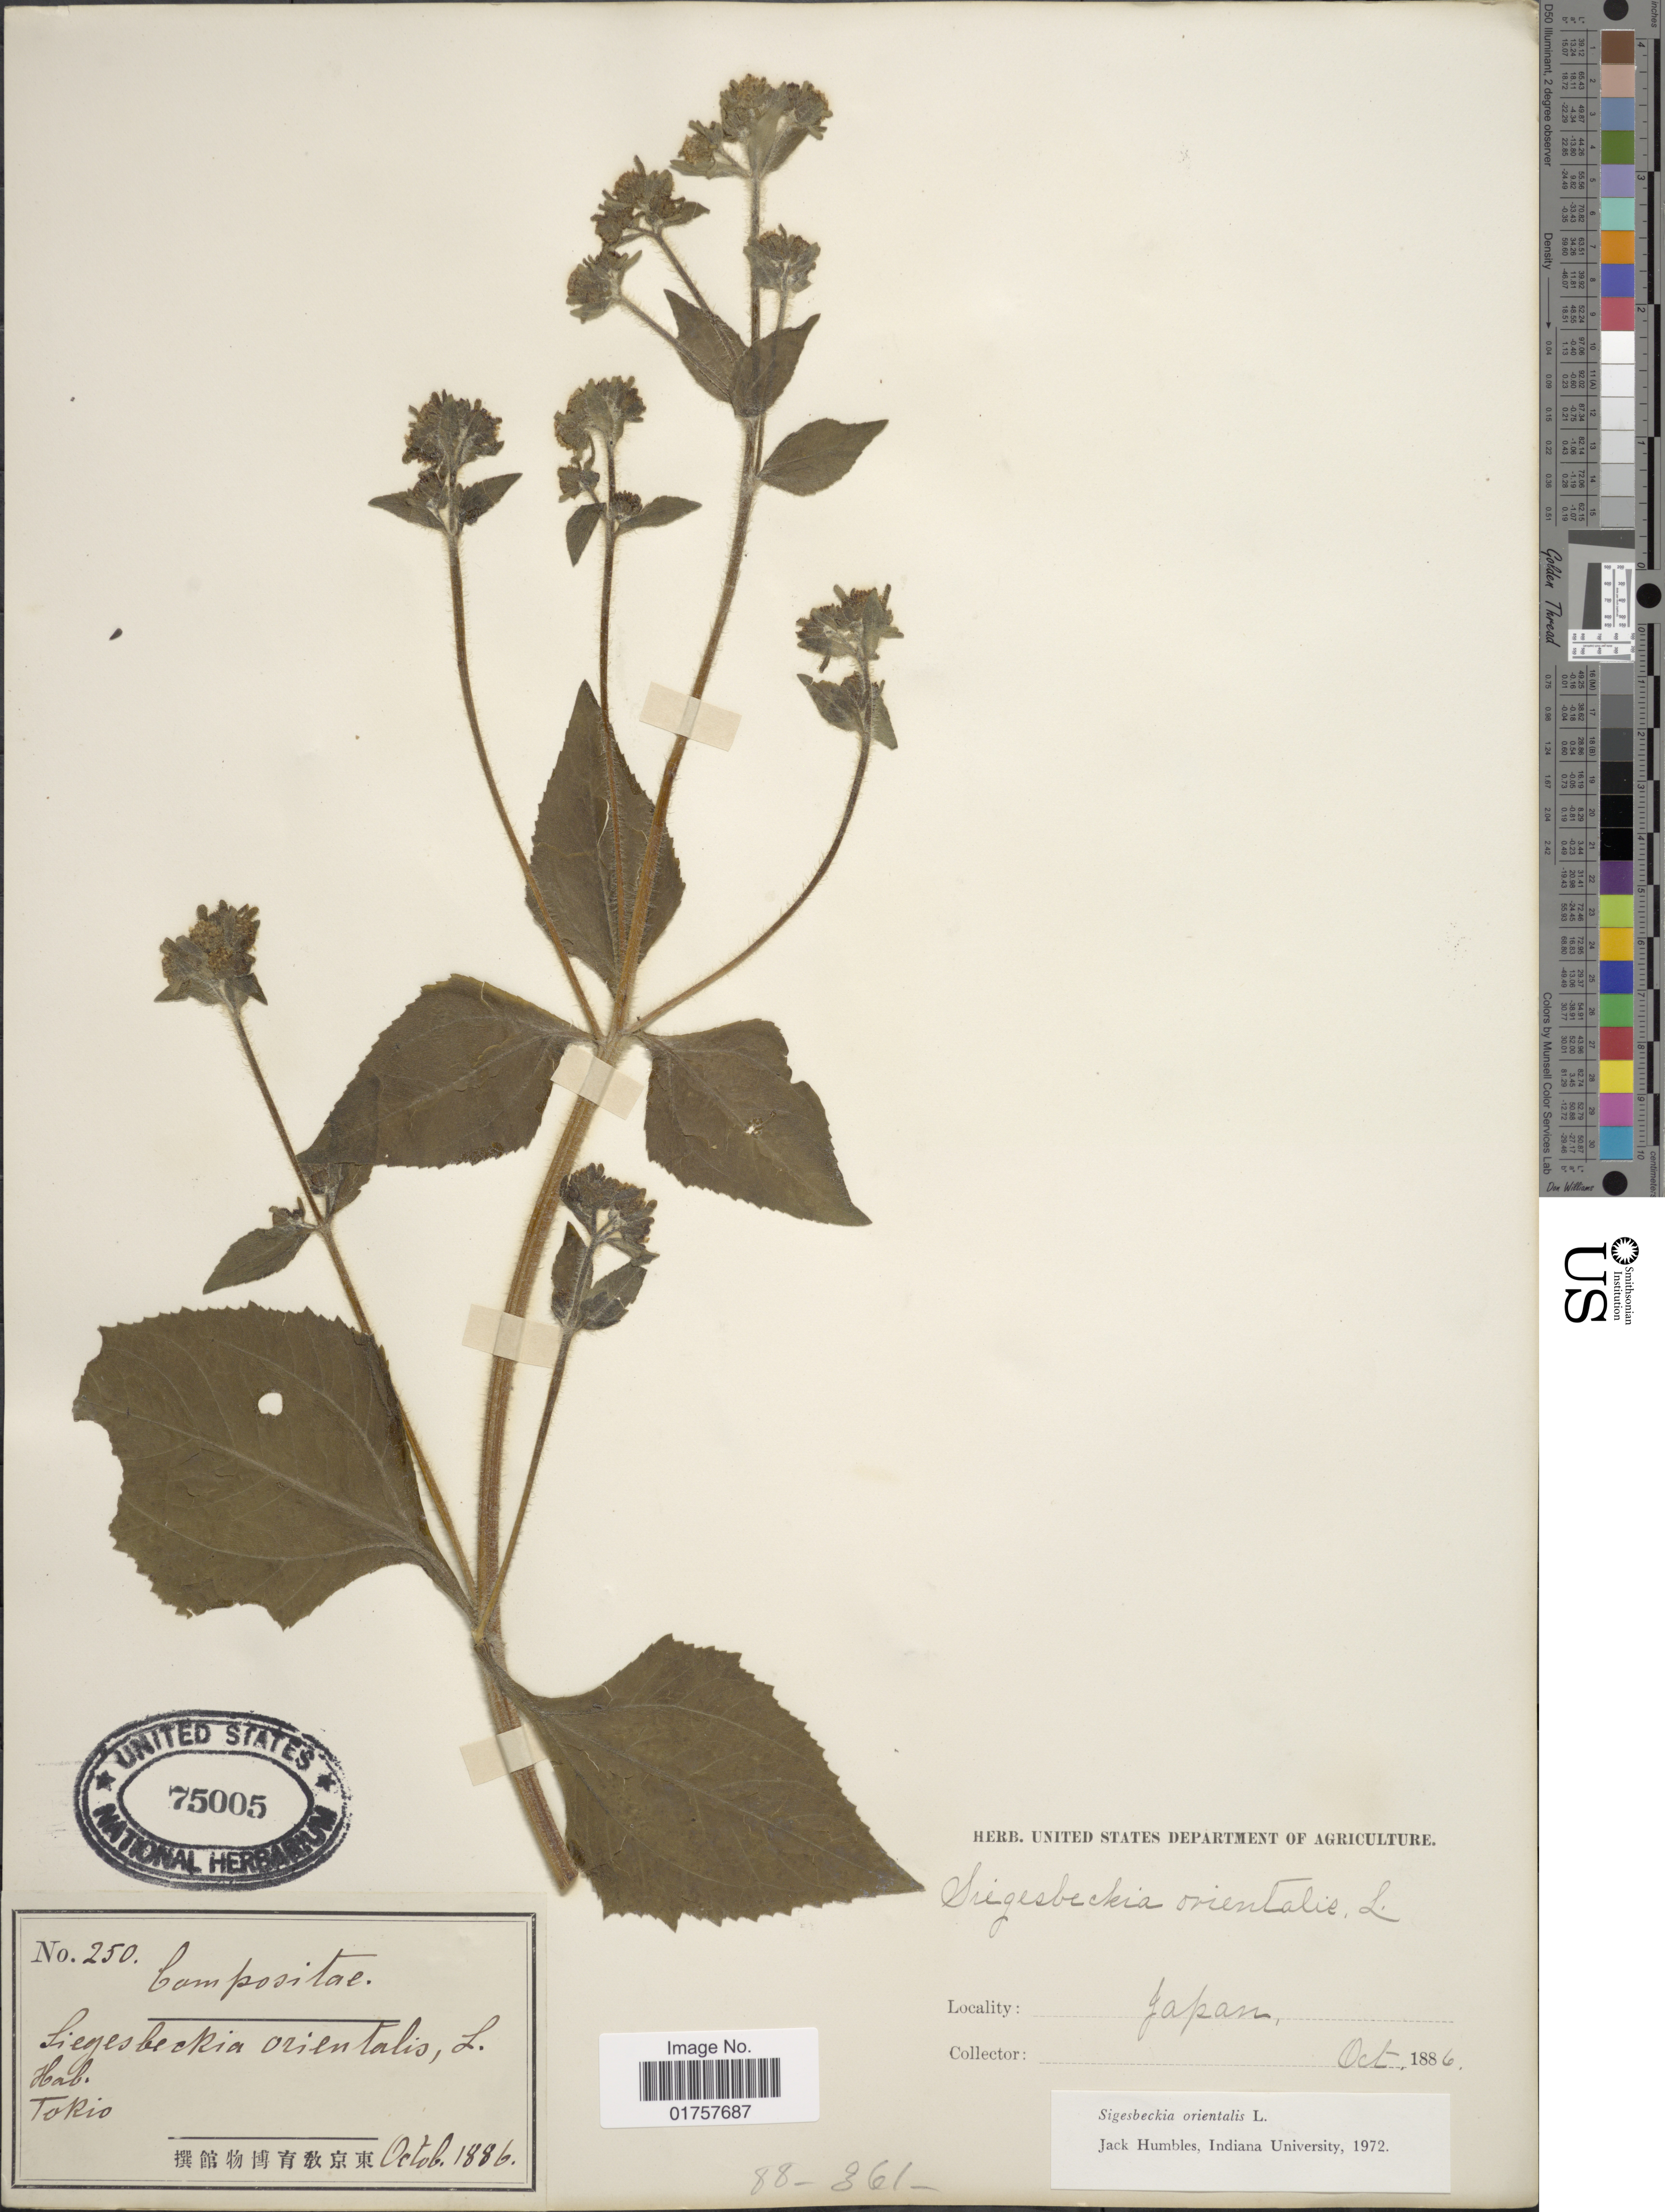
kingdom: Plantae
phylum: Tracheophyta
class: Magnoliopsida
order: Asterales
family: Asteraceae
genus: Sigesbeckia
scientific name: Sigesbeckia orientalis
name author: L.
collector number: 250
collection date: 1886-10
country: Japan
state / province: Tokyo, Federal City of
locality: Tokio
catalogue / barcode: US 75005